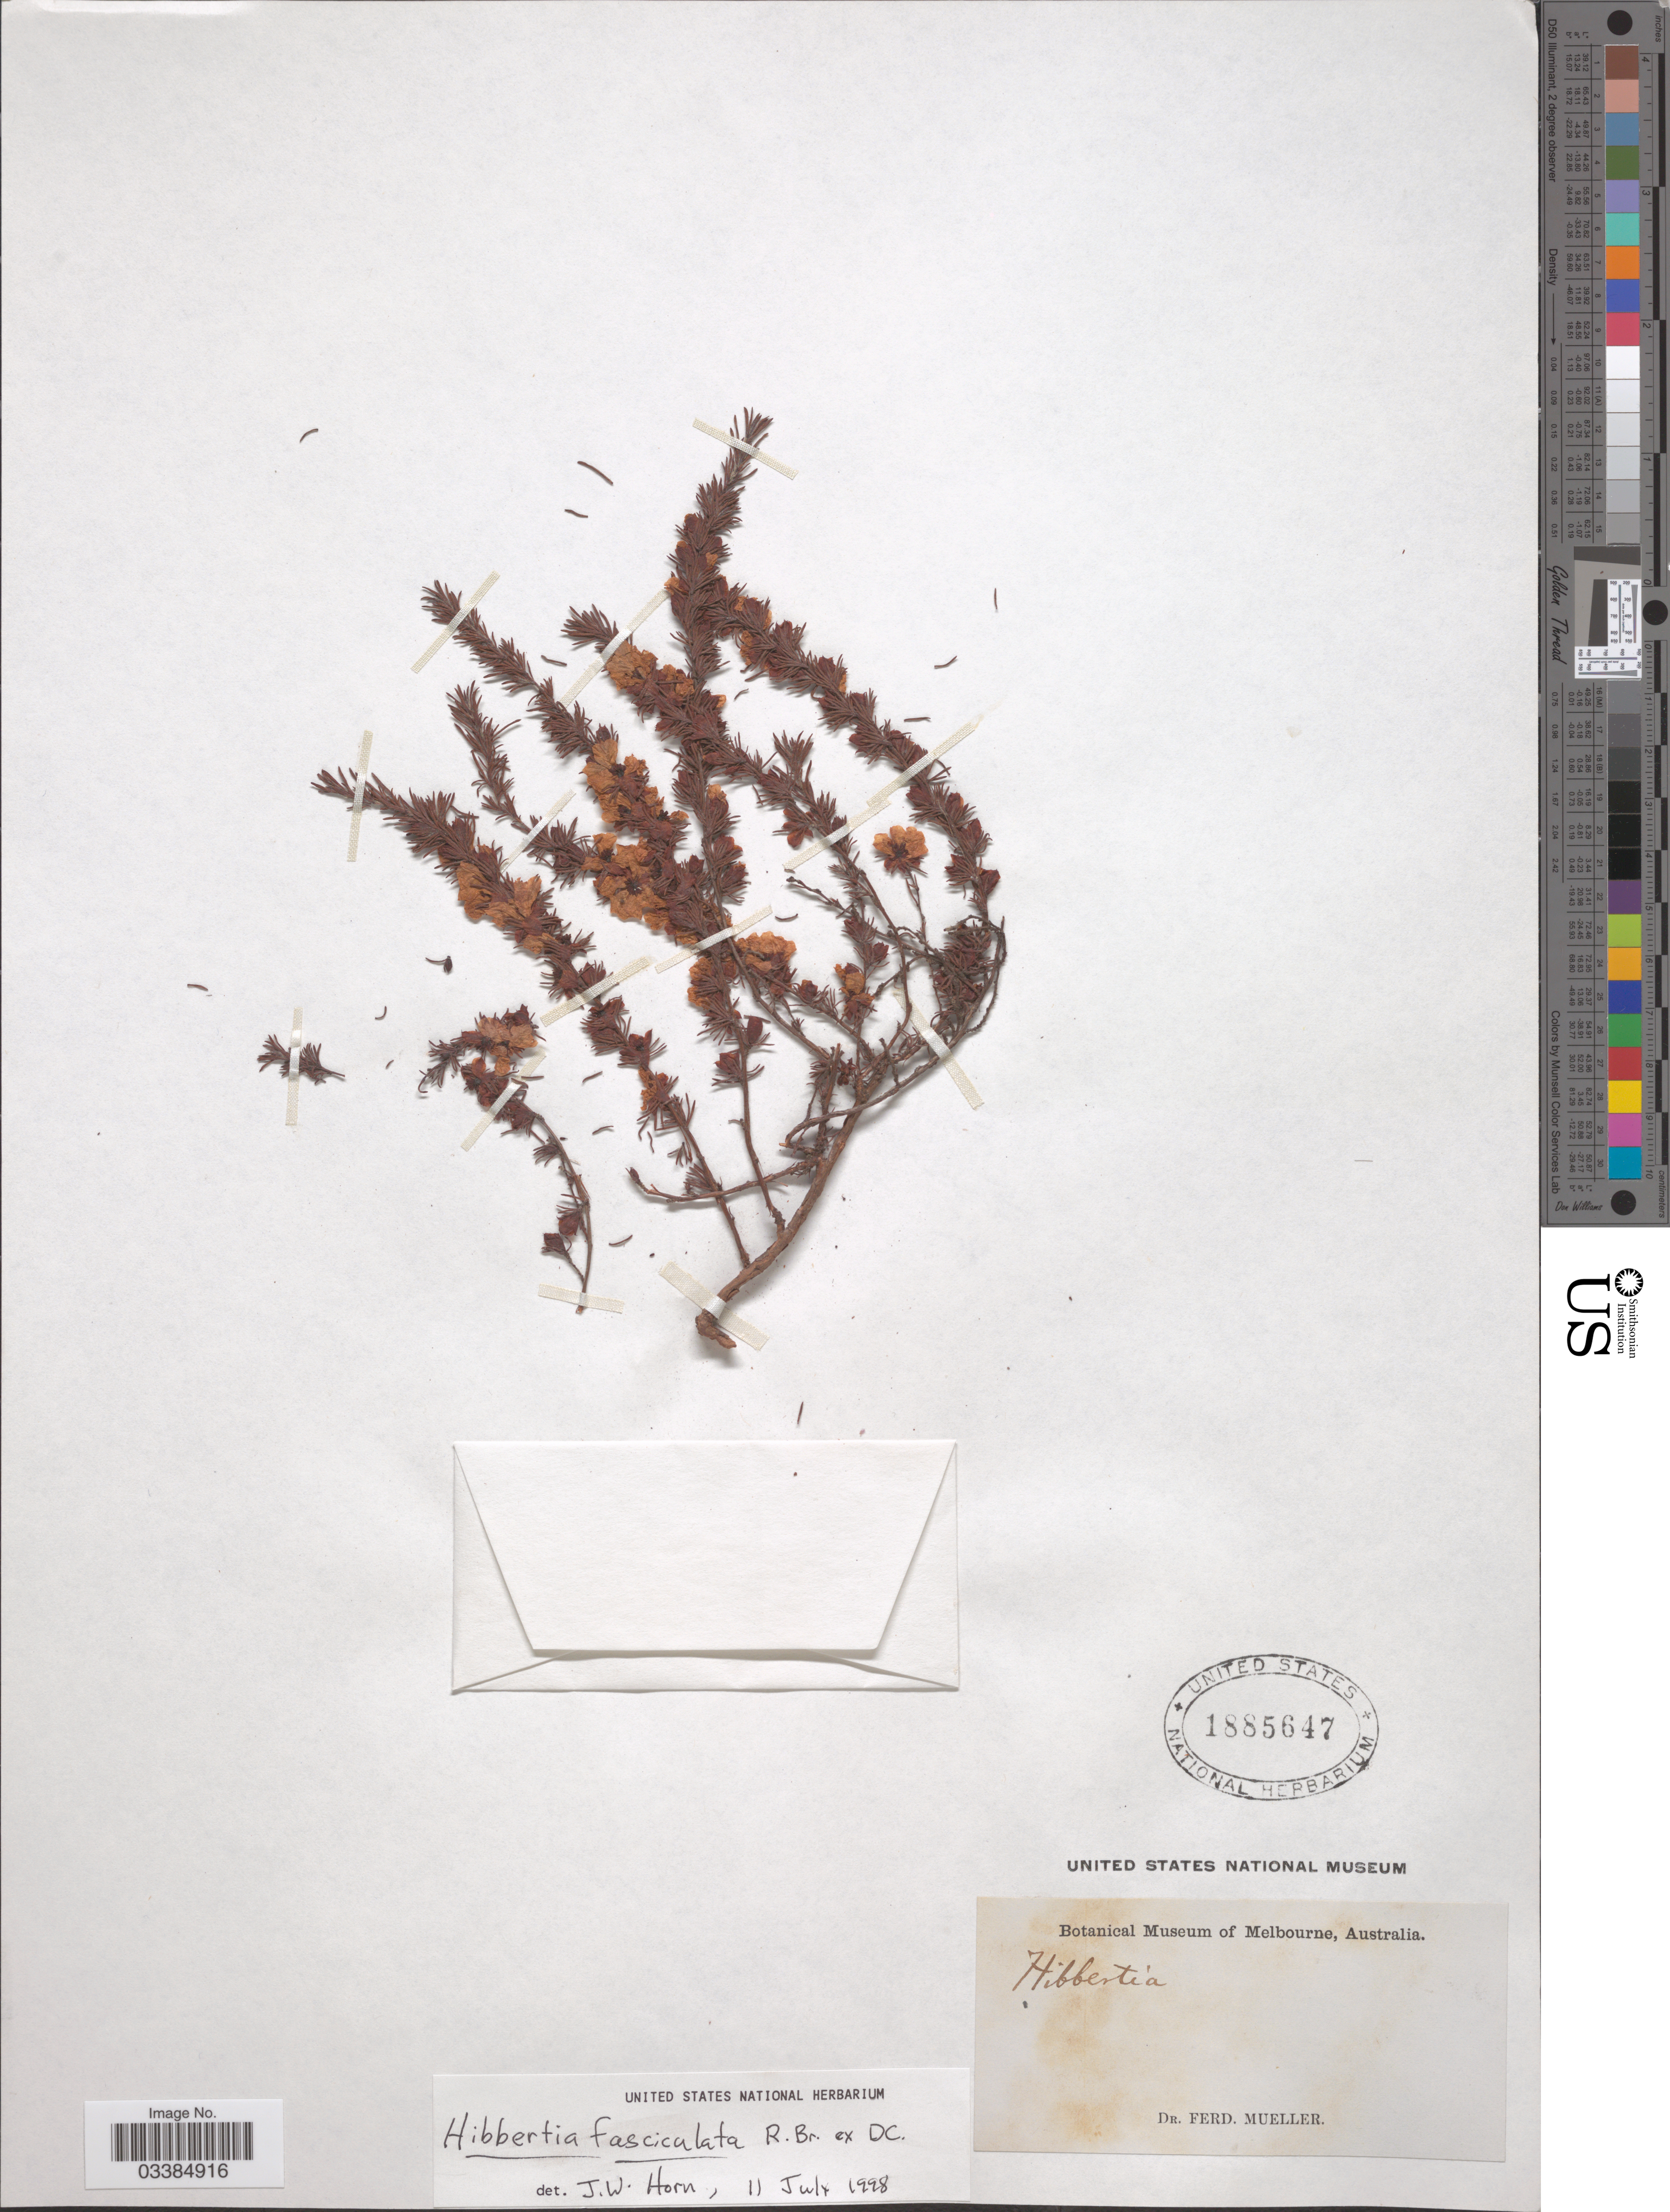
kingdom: Plantae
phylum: Tracheophyta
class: Magnoliopsida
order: Dilleniales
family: Dilleniaceae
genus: Hibbertia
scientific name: Hibbertia fasciculata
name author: R. Br. ex DC.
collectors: F. Mueller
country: Australia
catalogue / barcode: US 1885647